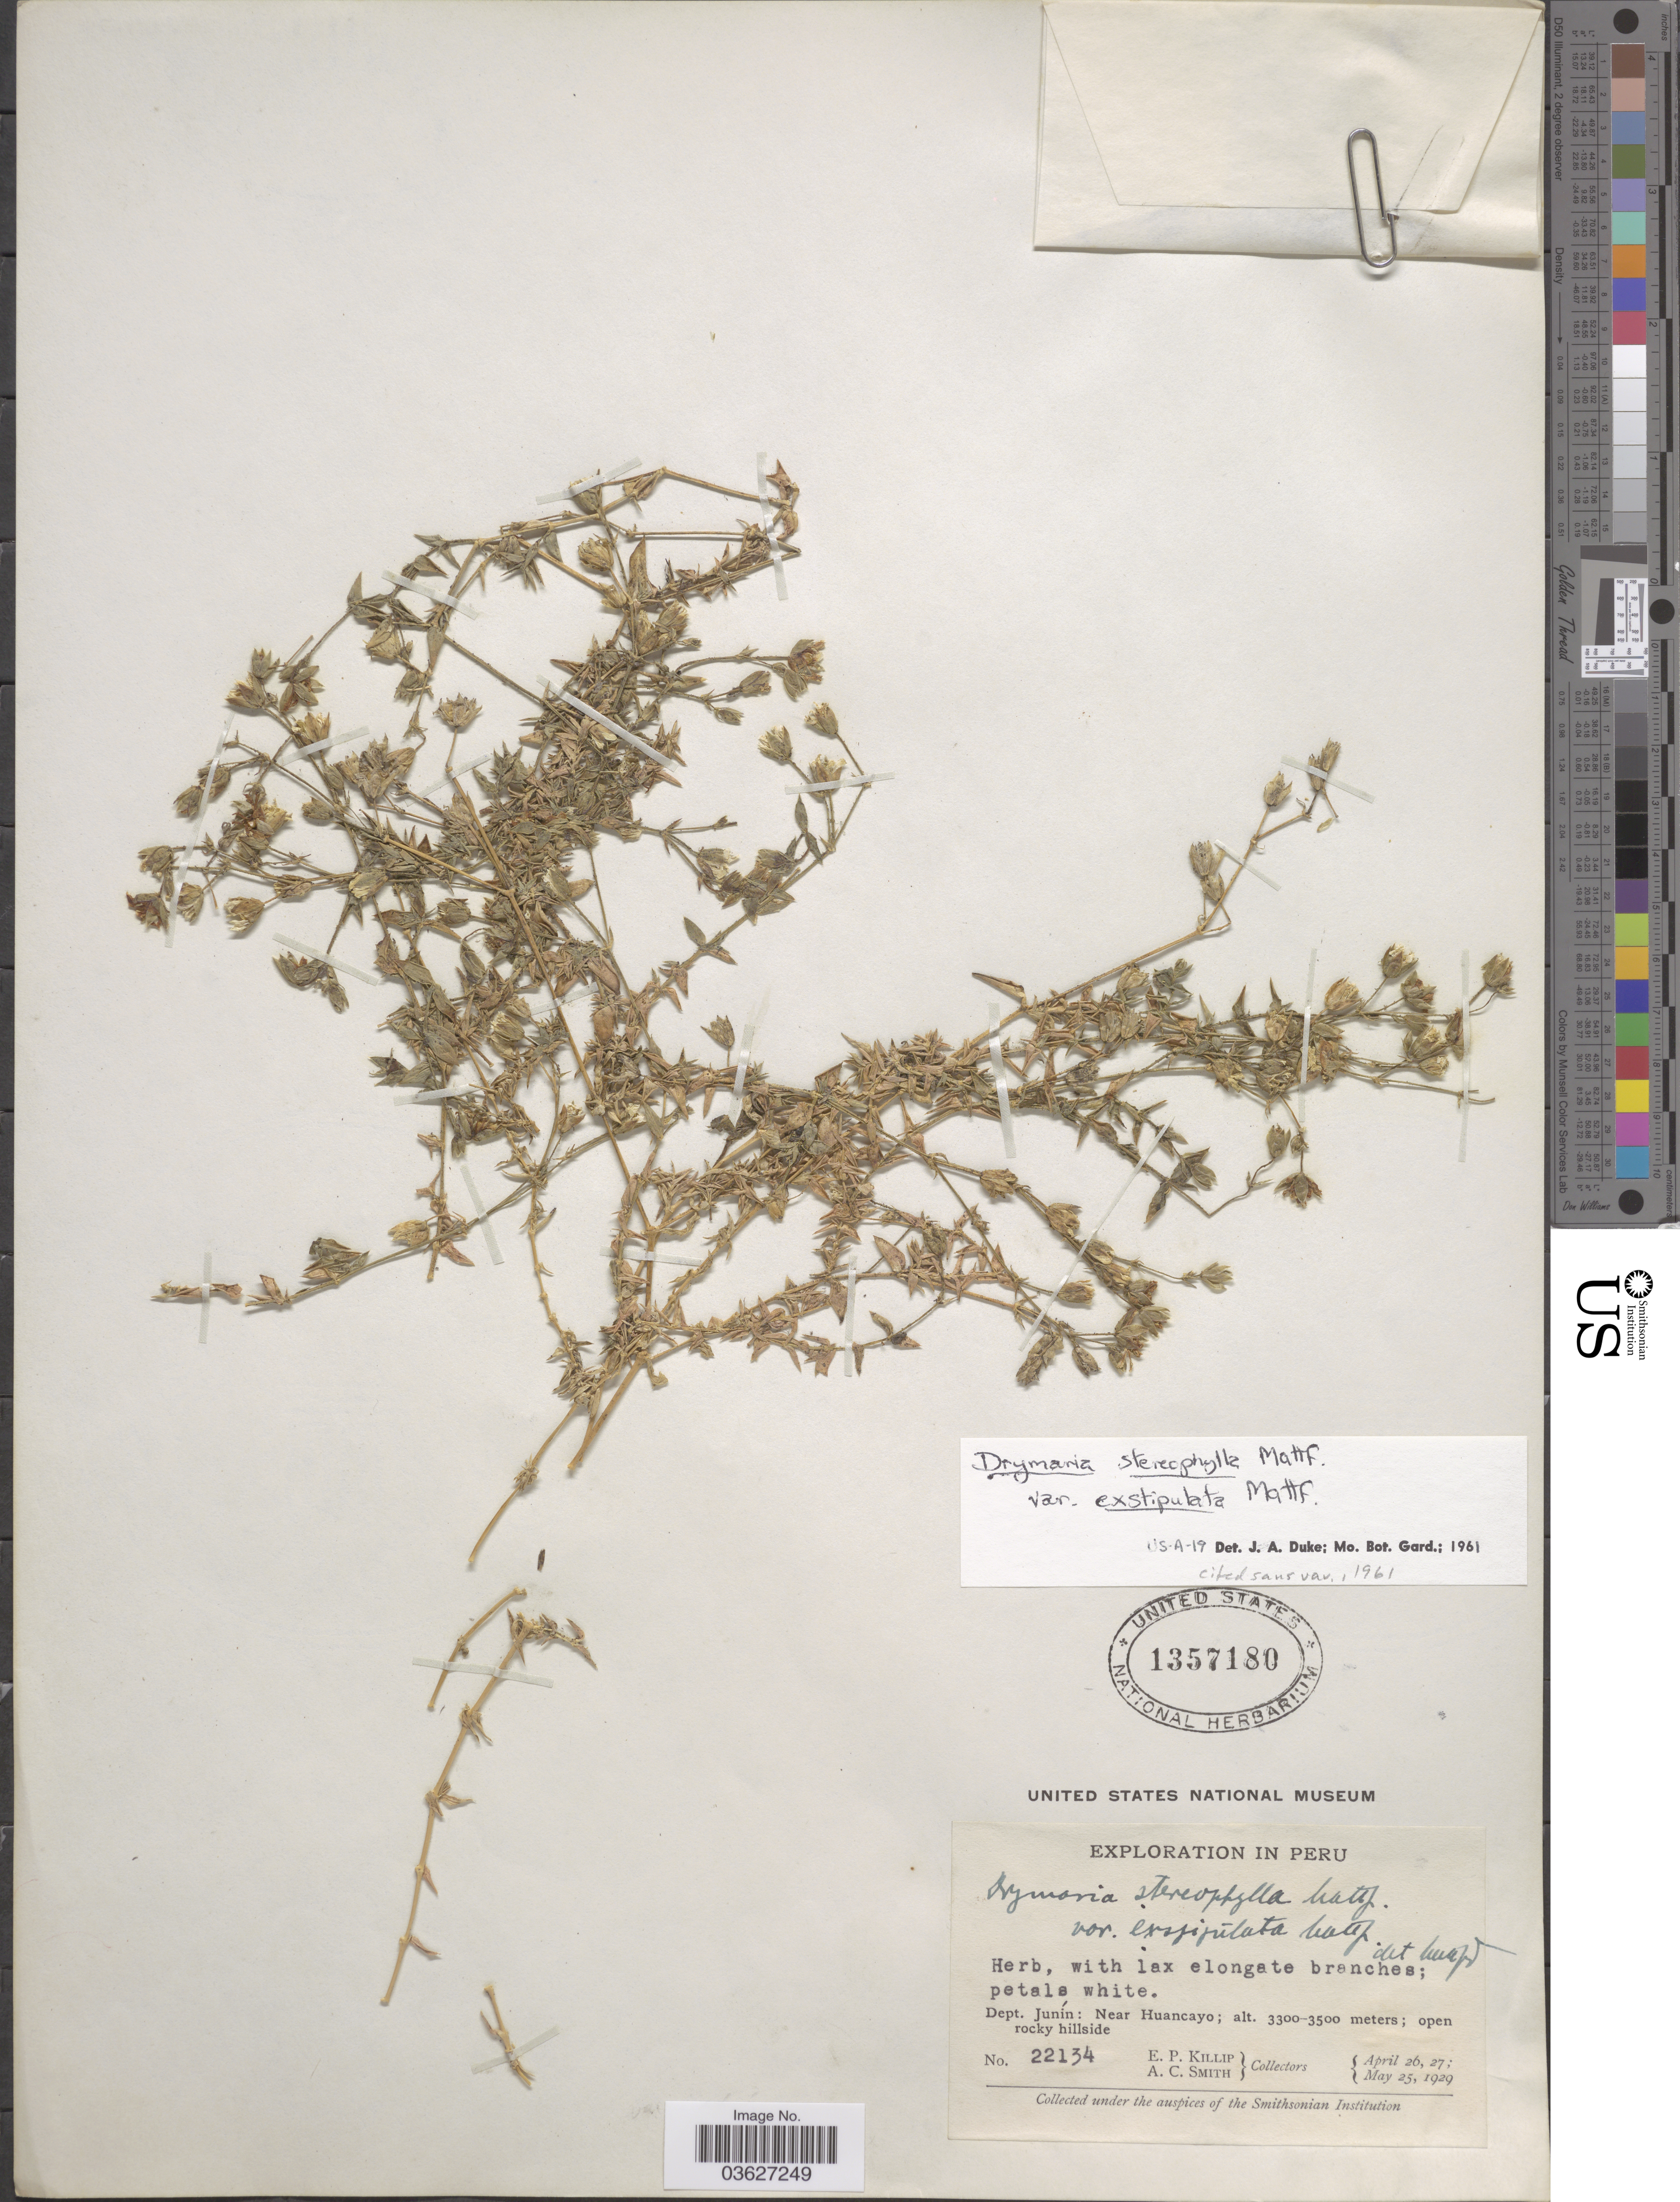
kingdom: Plantae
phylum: Tracheophyta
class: Magnoliopsida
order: Caryophyllales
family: Caryophyllaceae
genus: Drymaria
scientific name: Drymaria stereophylla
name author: Mattf.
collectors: E. P. Killip & A. C. Smith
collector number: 22134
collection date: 1929-04-26/1929-05-25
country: Peru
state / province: Junín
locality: Dept. Junín: Near Huancayo.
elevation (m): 3300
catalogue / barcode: US 1357180